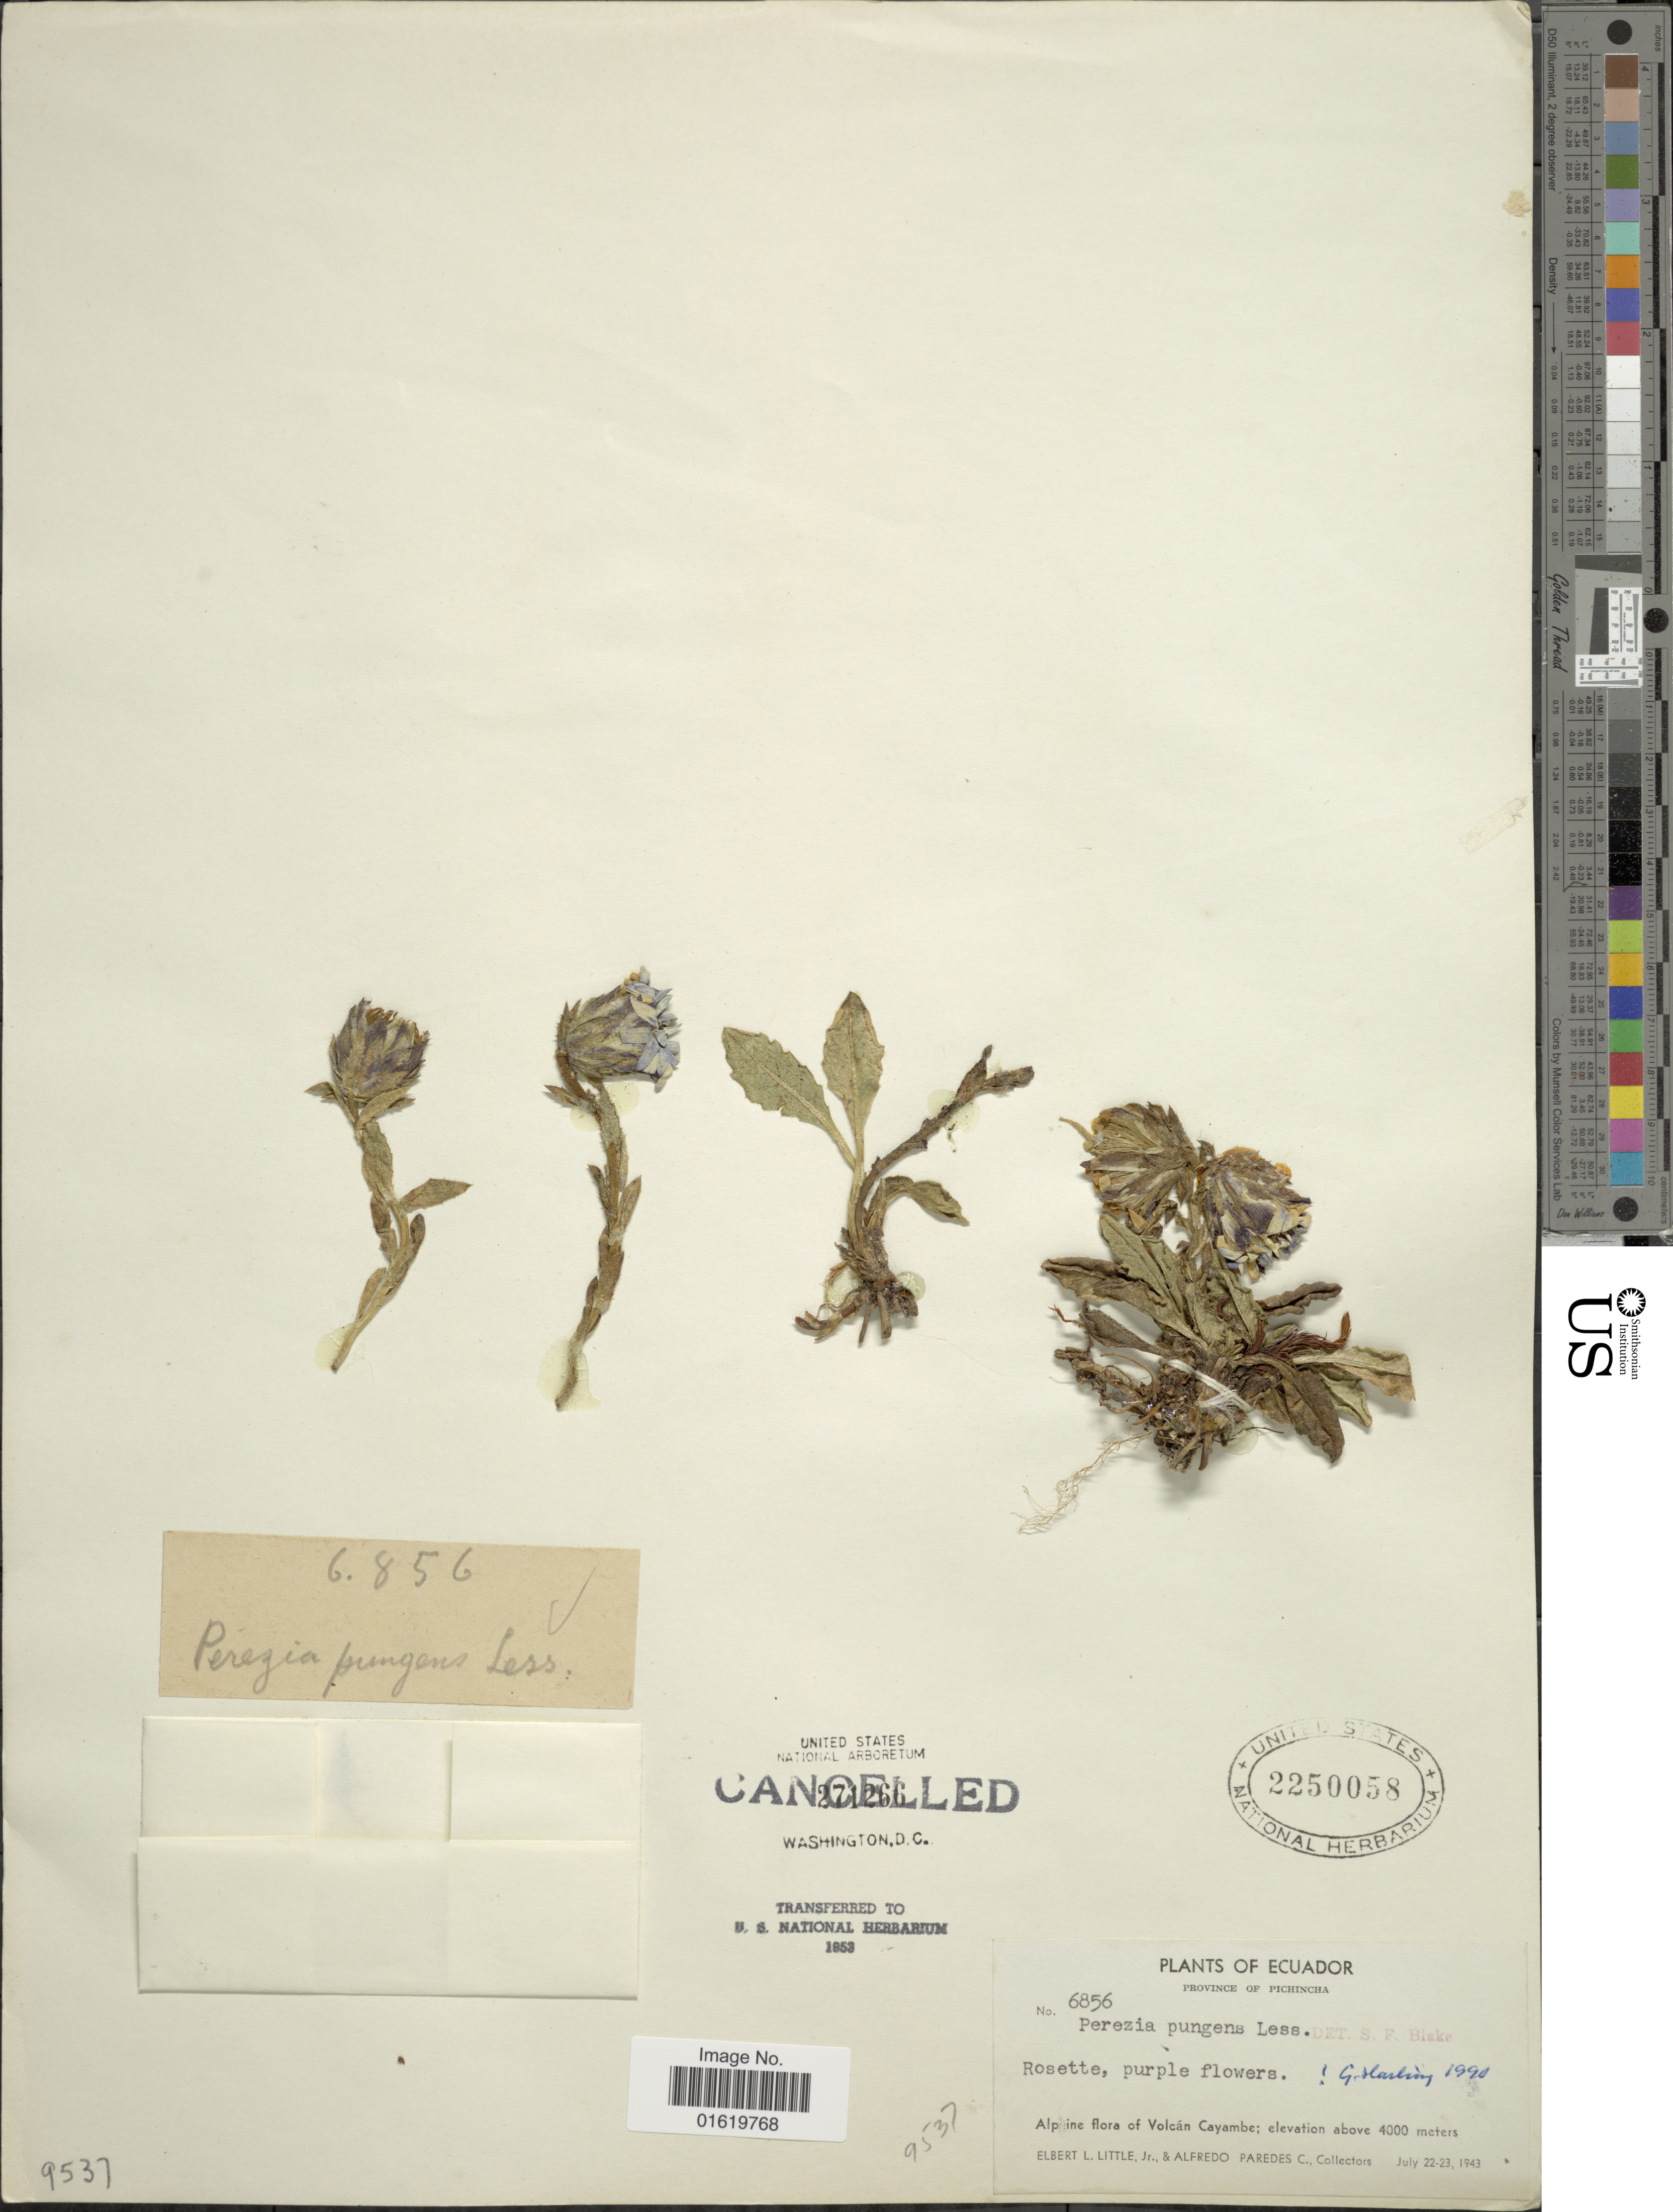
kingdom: Plantae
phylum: Tracheophyta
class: Magnoliopsida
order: Asterales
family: Asteraceae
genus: Perezia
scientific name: Perezia pungens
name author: (Humb. & Bonpl.) Less.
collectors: E. L. Little & A. Paredes C.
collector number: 6856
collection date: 1943-07-22/1943-07-23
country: Ecuador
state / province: Pichincha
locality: Province of Pichincha. Alpine flora of Volcán Cayambe.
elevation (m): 4000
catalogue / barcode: US 2250058